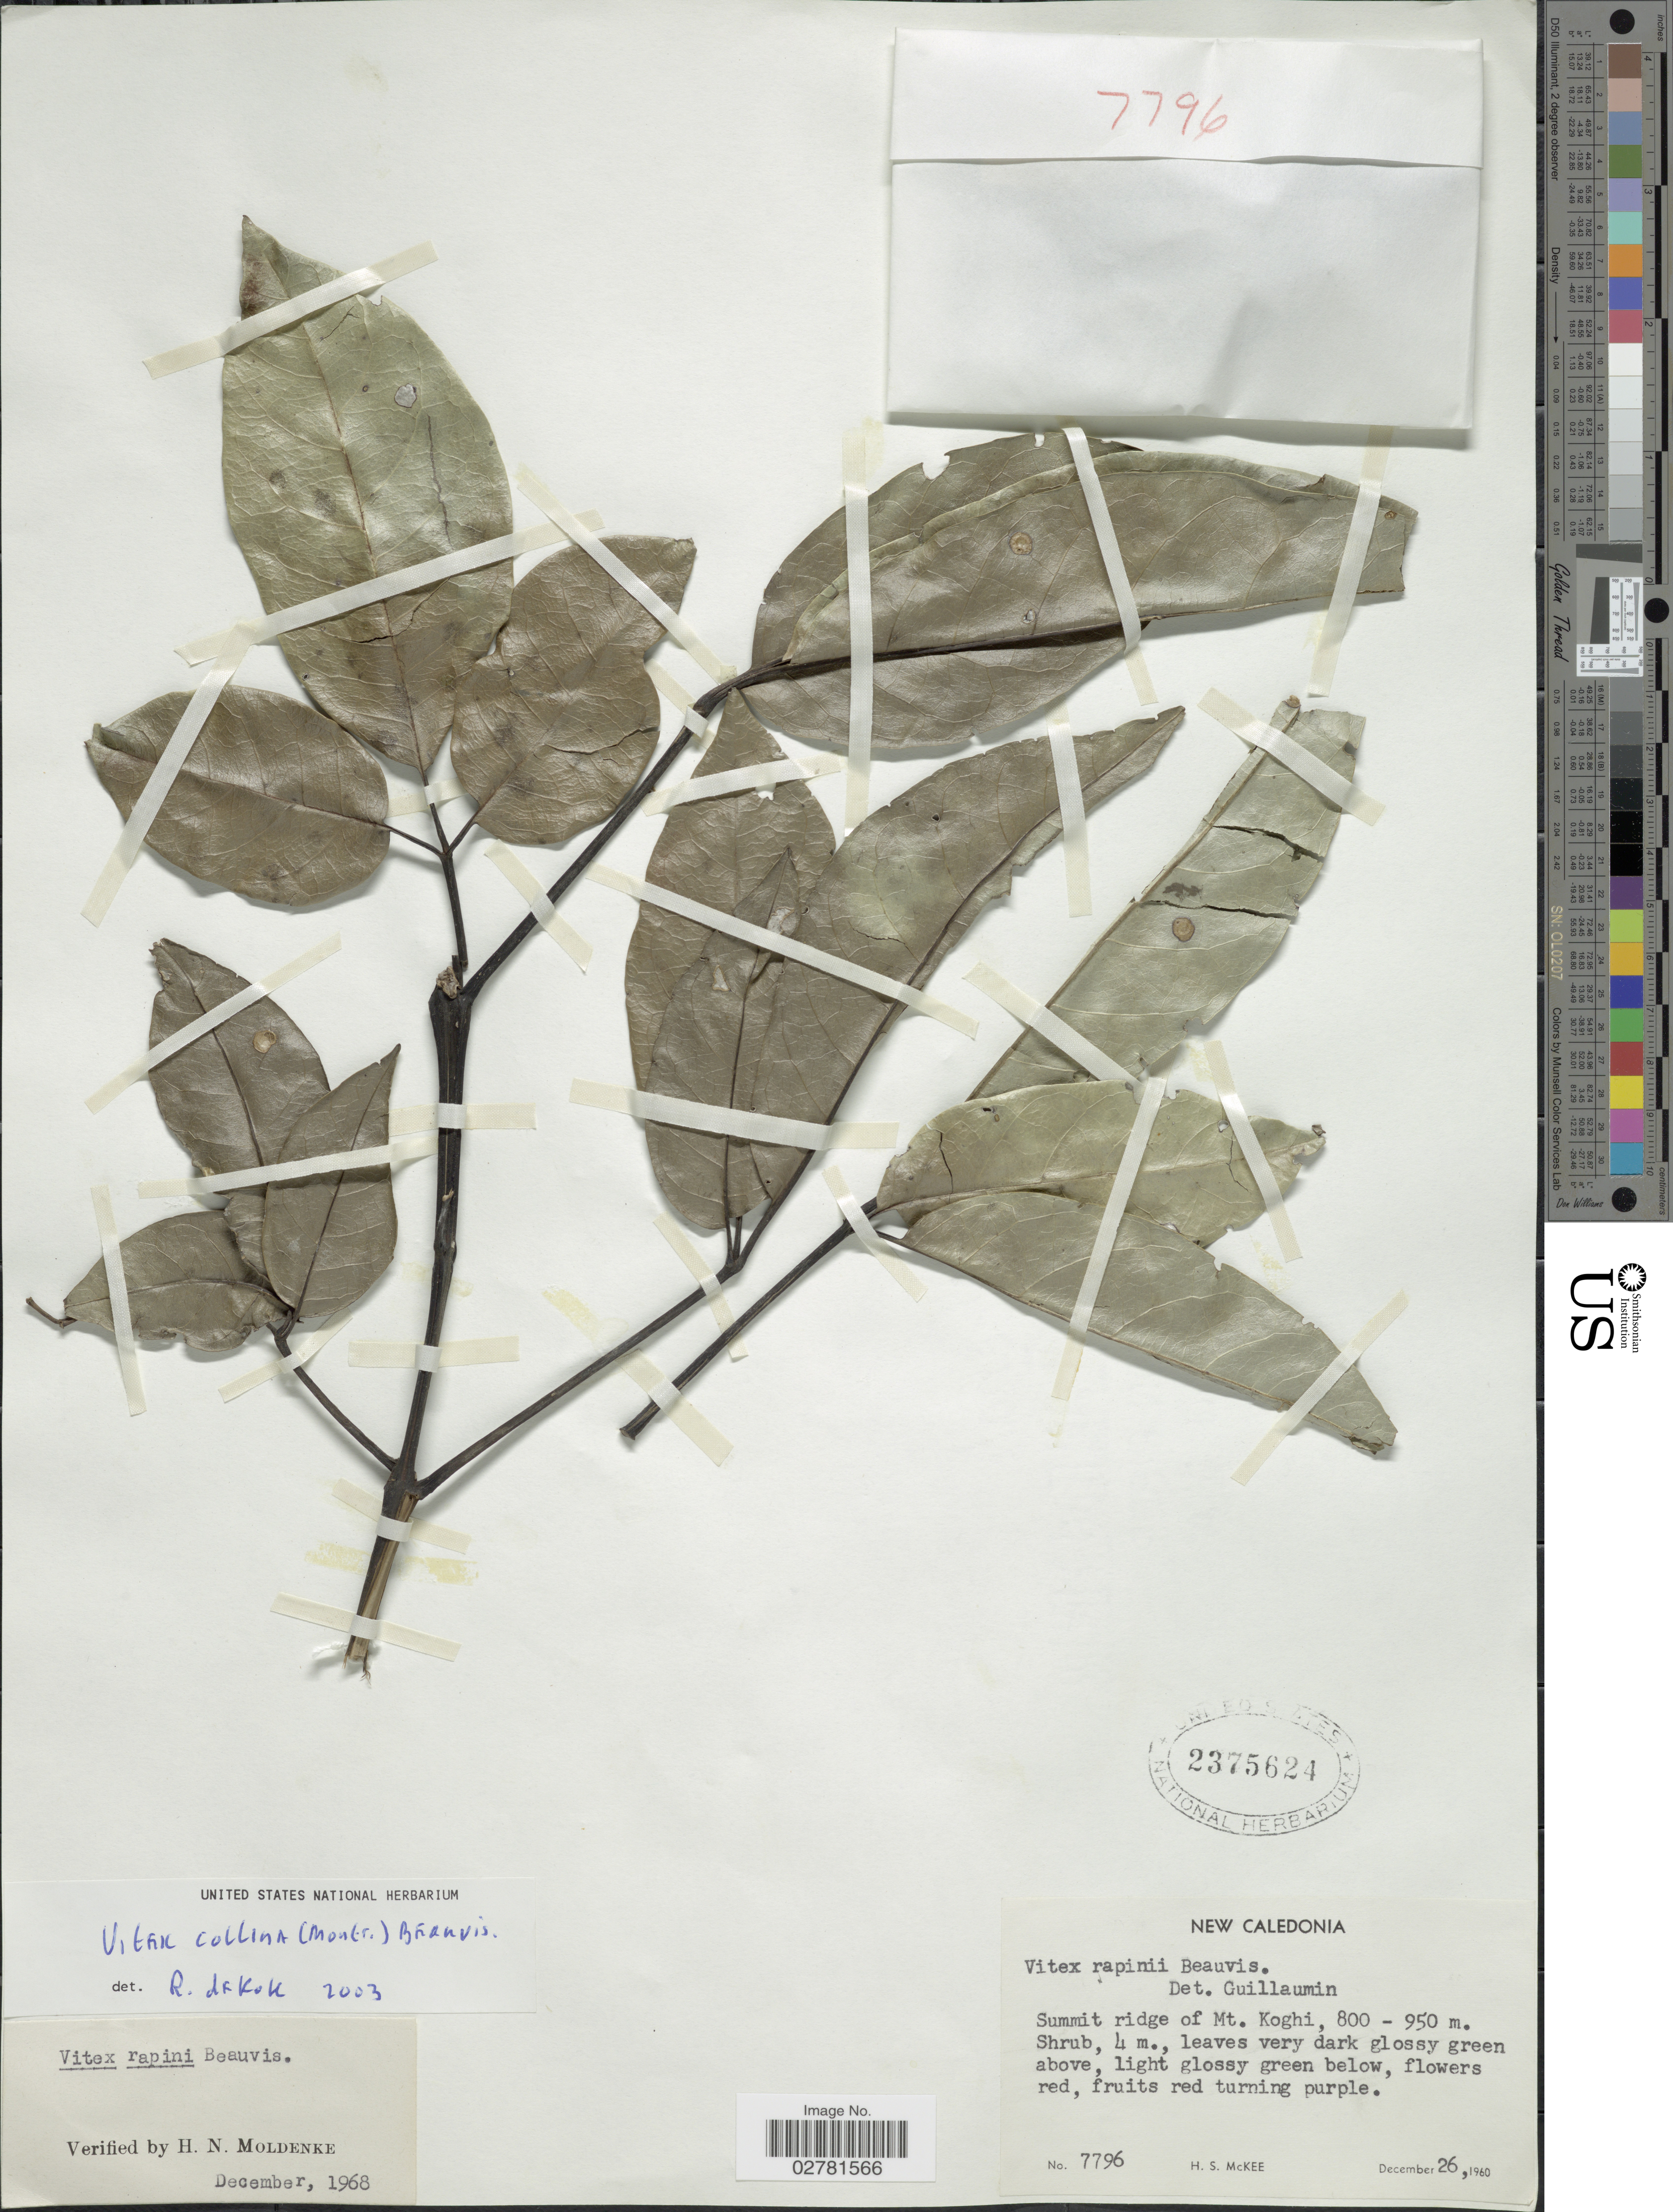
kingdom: Plantae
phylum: Tracheophyta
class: Magnoliopsida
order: Lamiales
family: Lamiaceae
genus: Vitex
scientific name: Vitex collina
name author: Beauvis.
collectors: H. S. McKee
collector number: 7796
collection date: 1960-12-26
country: New Caledonia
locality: Summit ridge of Mt. Koghi.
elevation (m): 800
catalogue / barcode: US 2375624